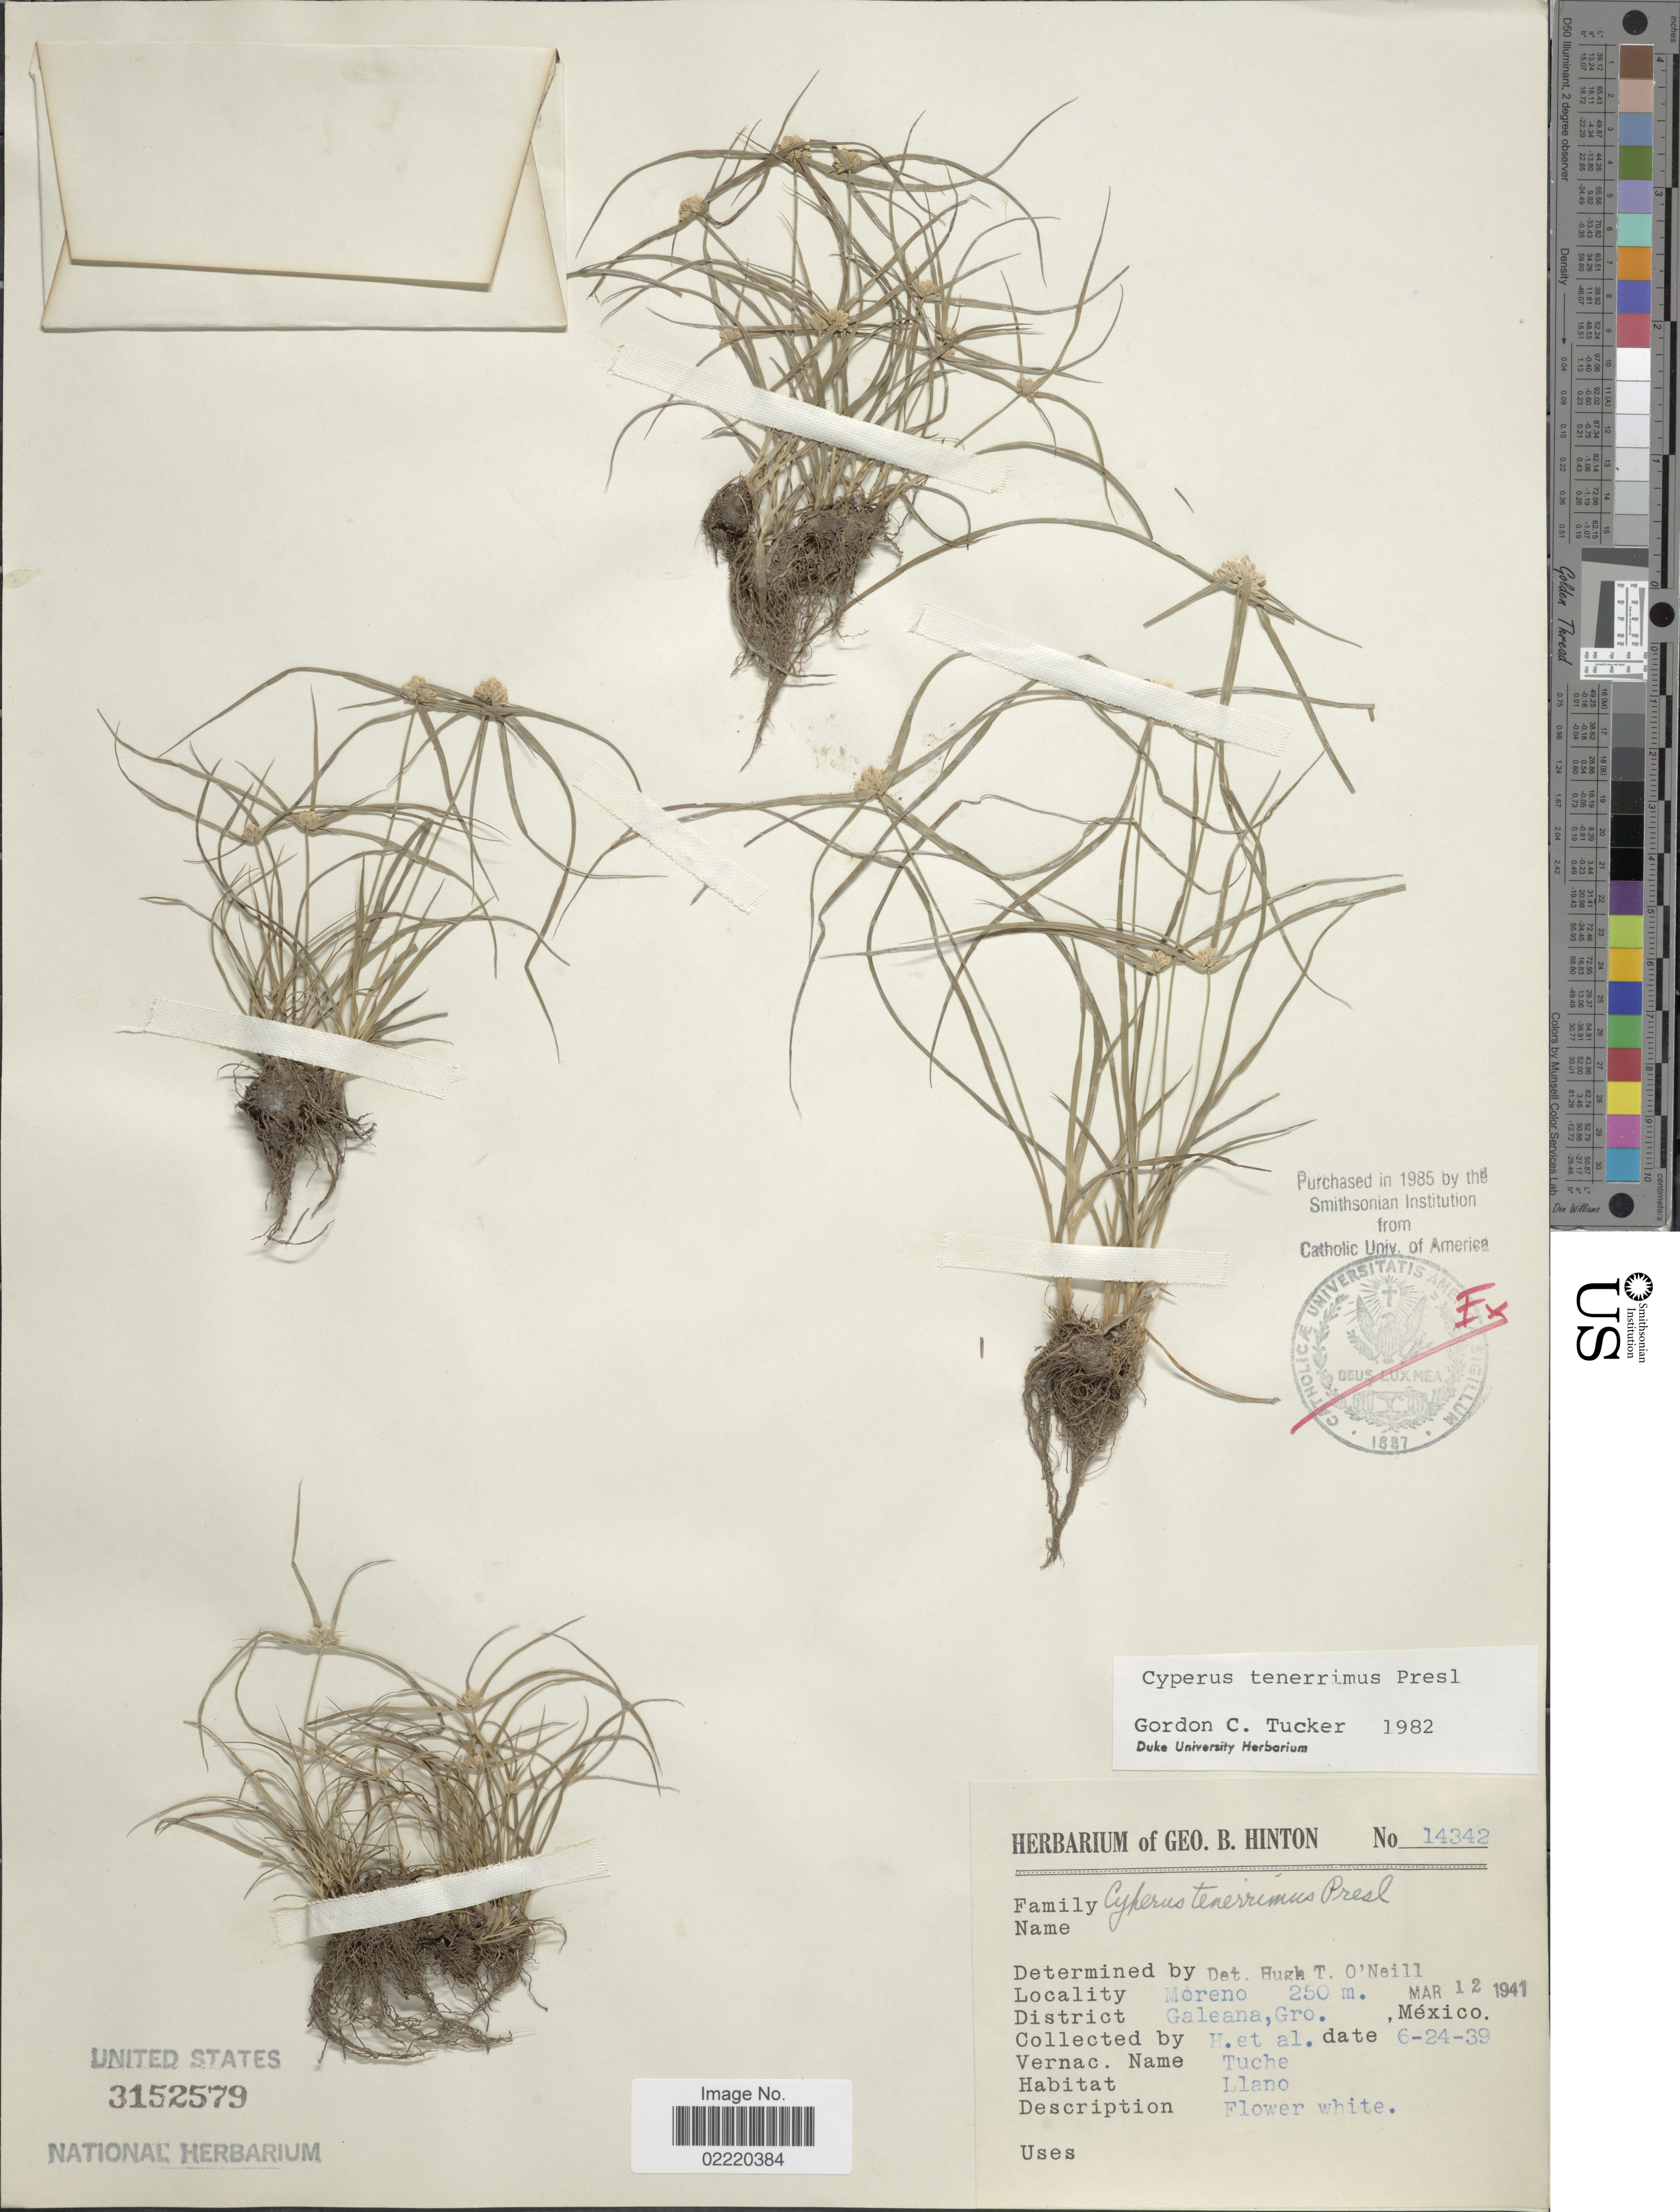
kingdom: Plantae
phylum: Tracheophyta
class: Liliopsida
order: Poales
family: Cyperaceae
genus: Cyperus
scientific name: Cyperus tenerrimus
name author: J. Presl & C. Presl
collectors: G. B. Hinton & et al.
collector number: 14342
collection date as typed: Transcribed d/m/y: 24/6/39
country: Mexico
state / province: Guerrero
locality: Moreno, District Galeana.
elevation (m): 250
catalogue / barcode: US 3152579